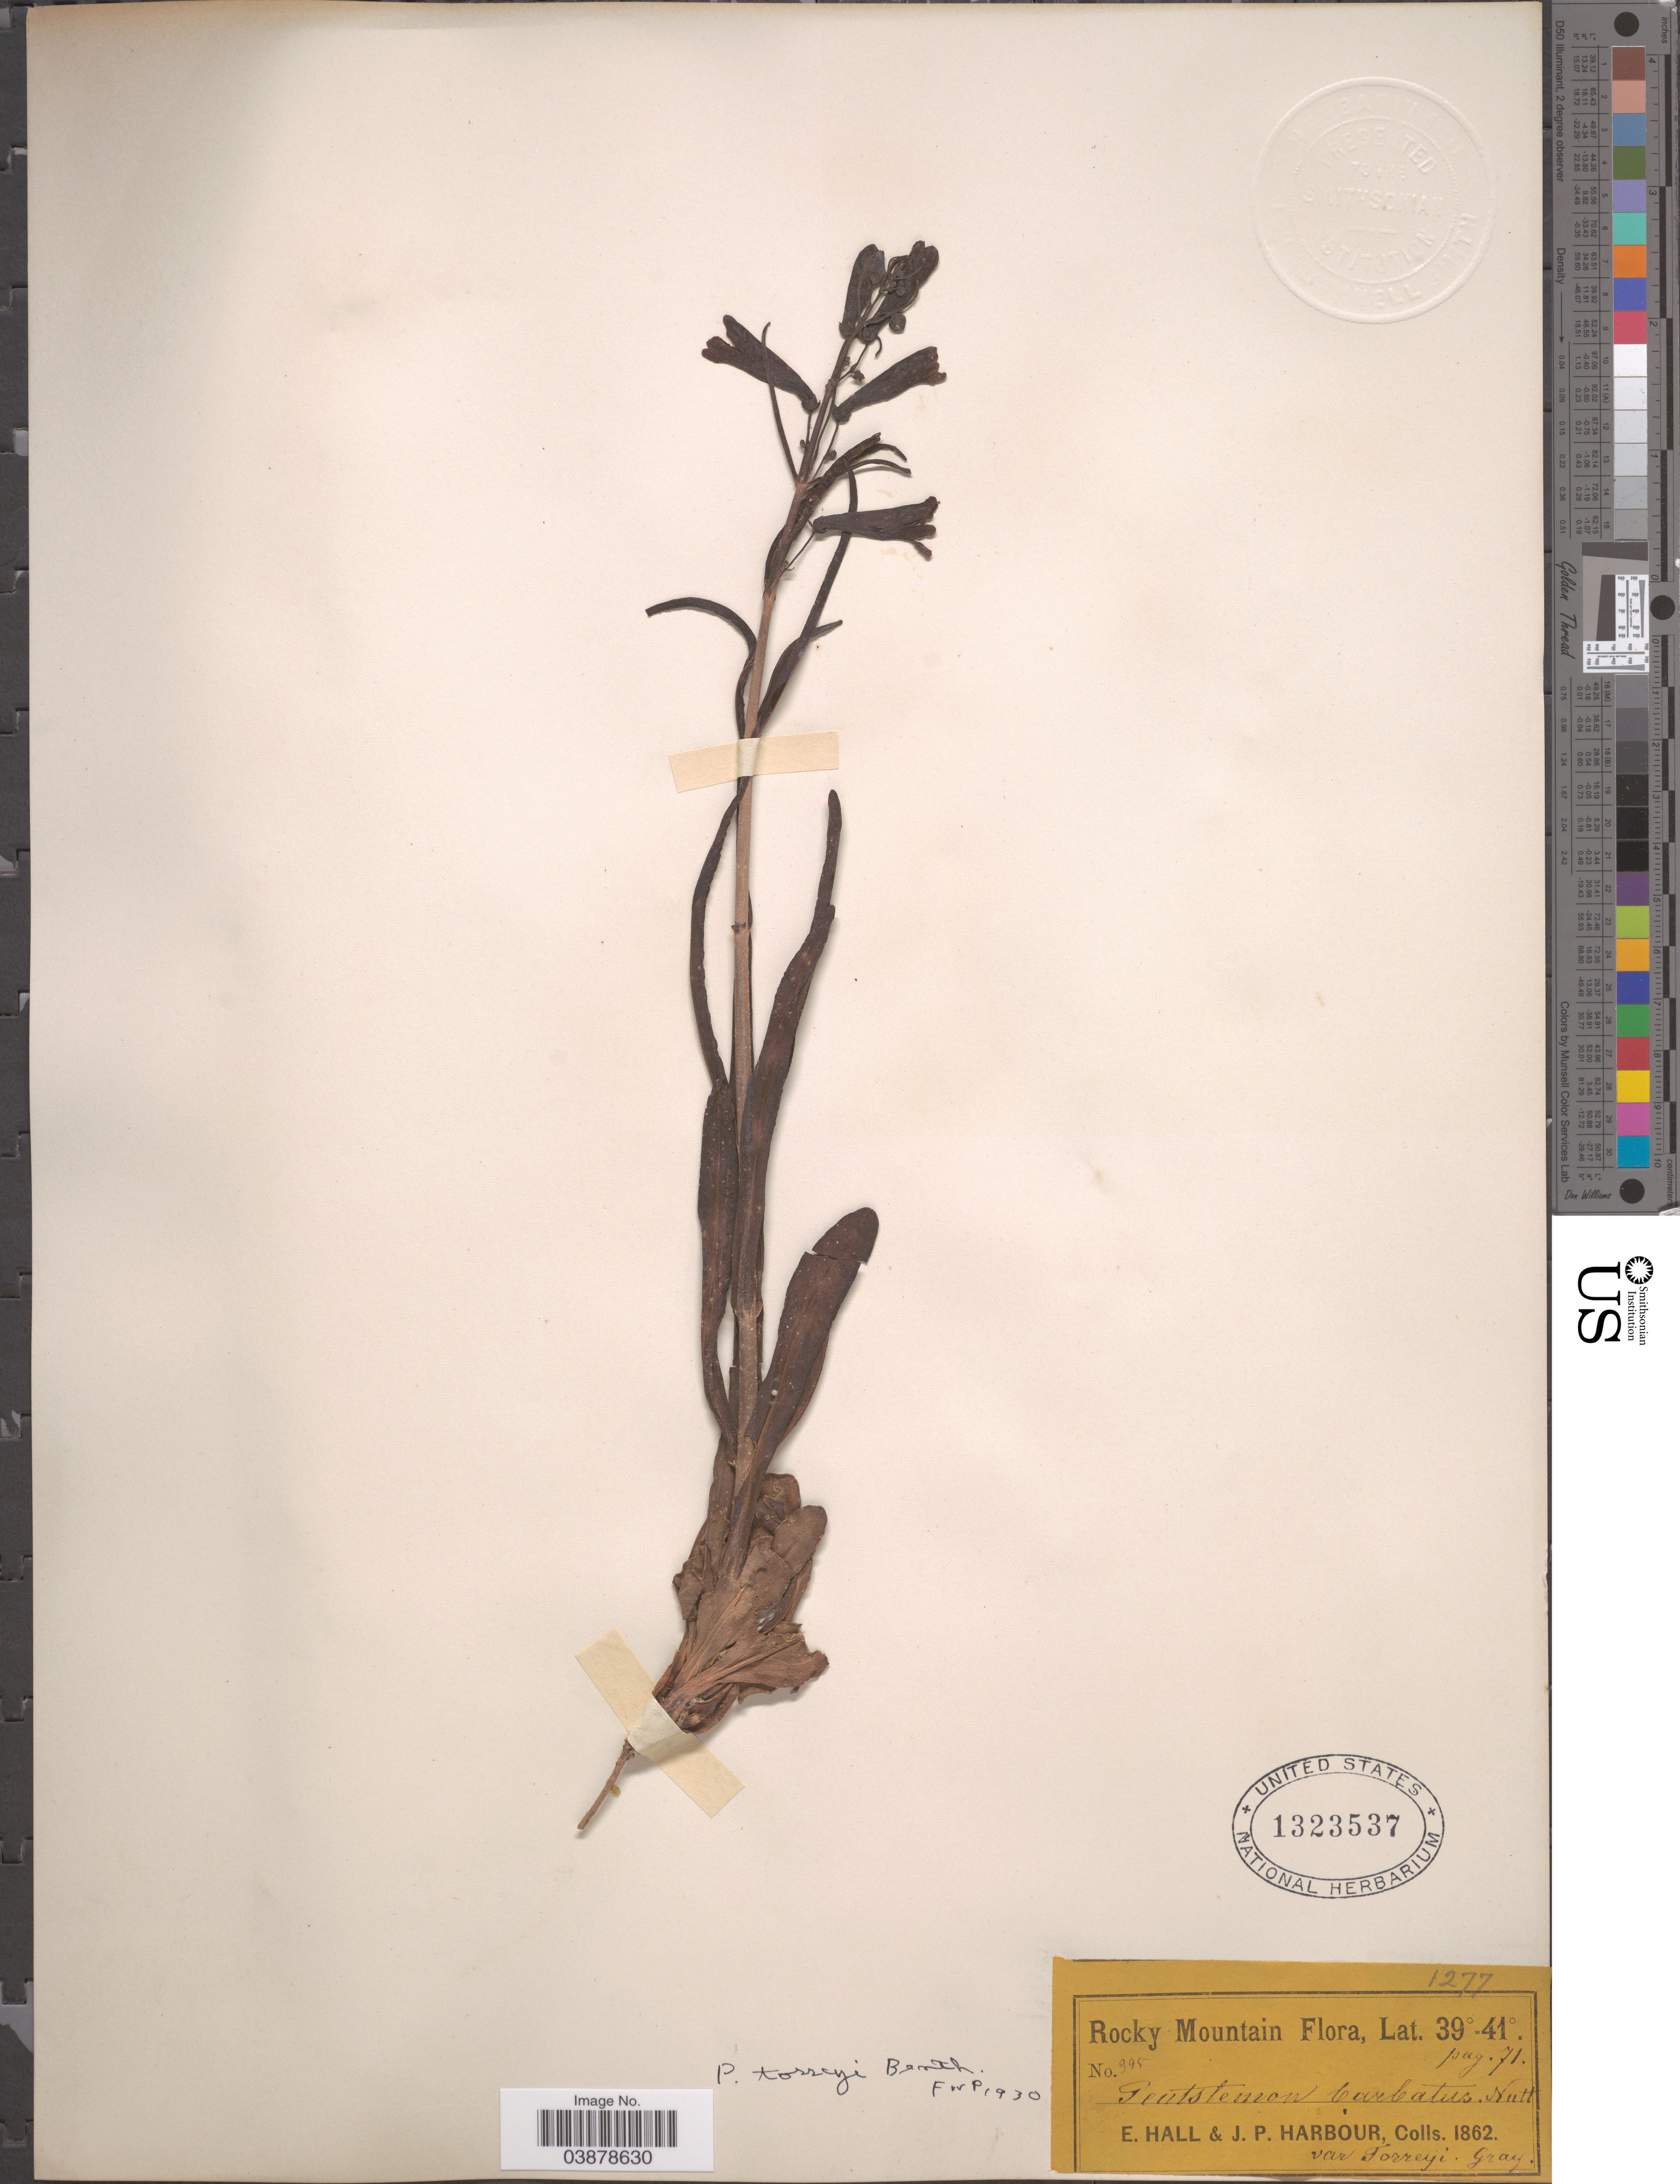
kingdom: Plantae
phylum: Tracheophyta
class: Magnoliopsida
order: Lamiales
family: Plantaginaceae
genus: Penstemon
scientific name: Penstemon torreyi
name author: Benth.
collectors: E. Hall & J. Harbour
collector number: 395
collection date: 1862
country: United States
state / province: Colorado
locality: Rocky Mountain.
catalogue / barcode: US 1323537